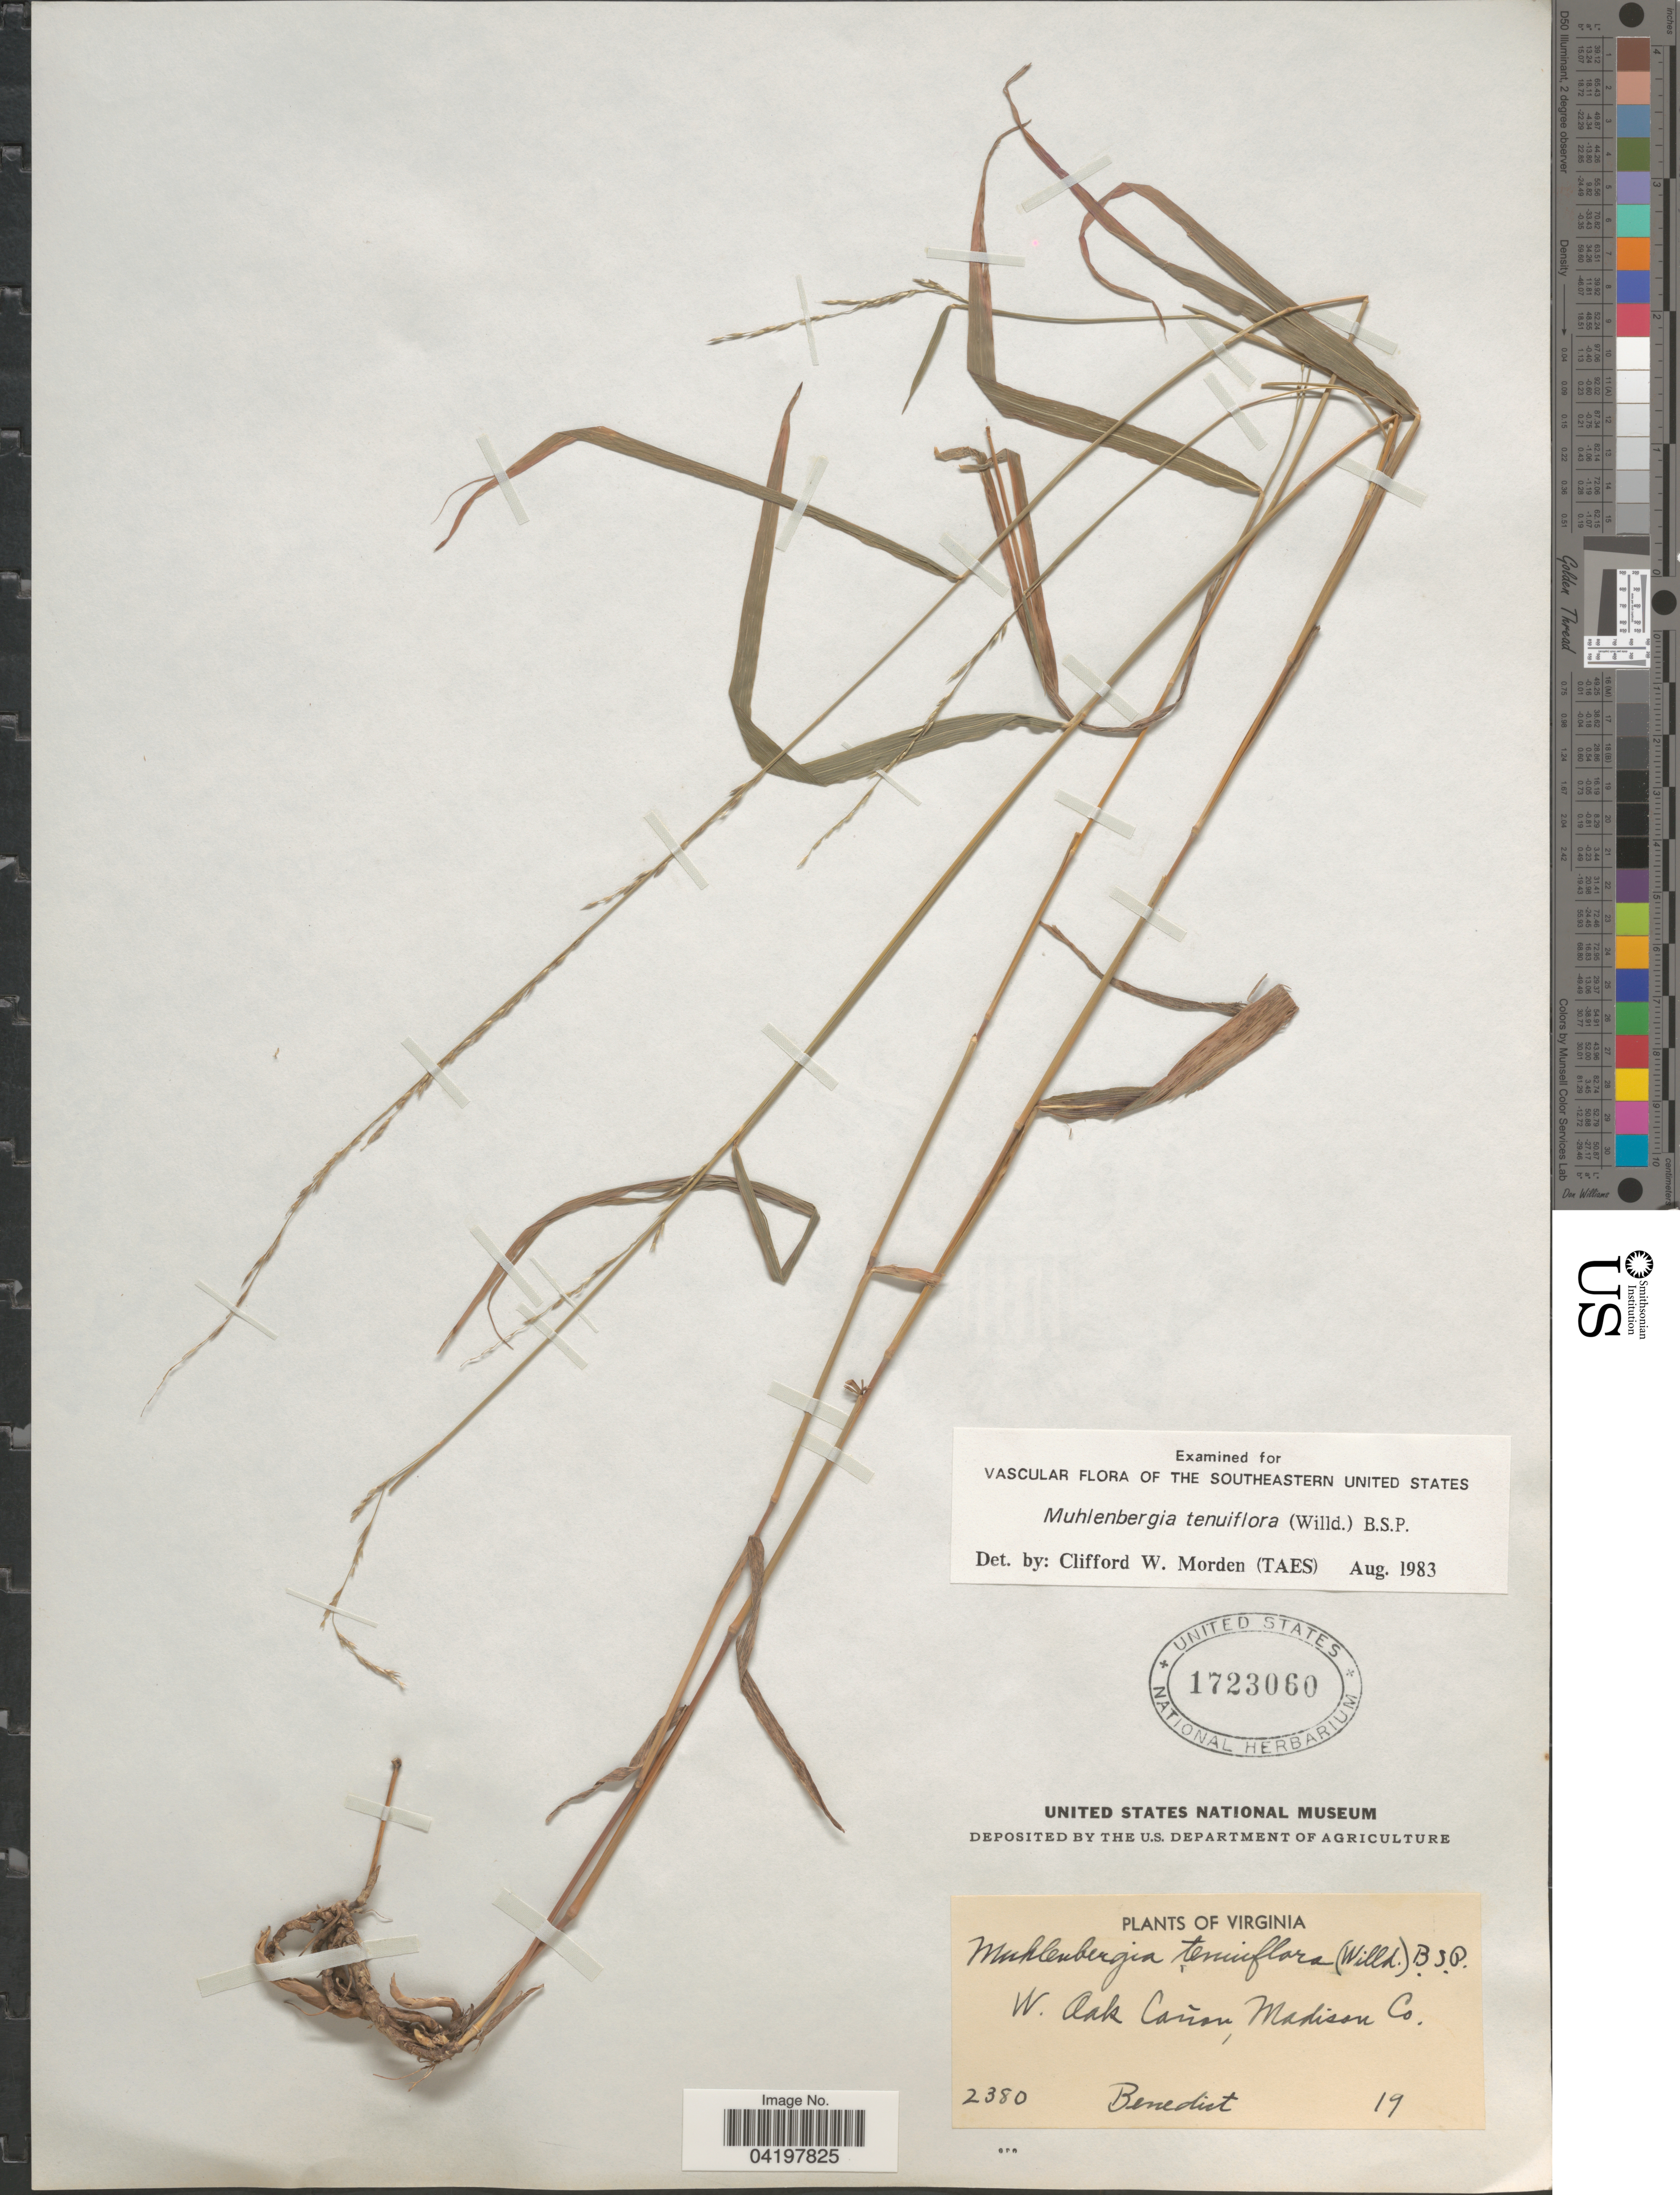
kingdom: Plantae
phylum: Tracheophyta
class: Liliopsida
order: Poales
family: Poaceae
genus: Muhlenbergia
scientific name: Muhlenbergia tenuiflora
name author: (Willd.) Britton, Stearns & Poggenb.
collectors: Benedict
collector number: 2380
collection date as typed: Transcribed d/m/y: //19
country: United States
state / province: Virginia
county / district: Madison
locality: W. Oak Cañon, Madison Co.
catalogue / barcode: US 1723060